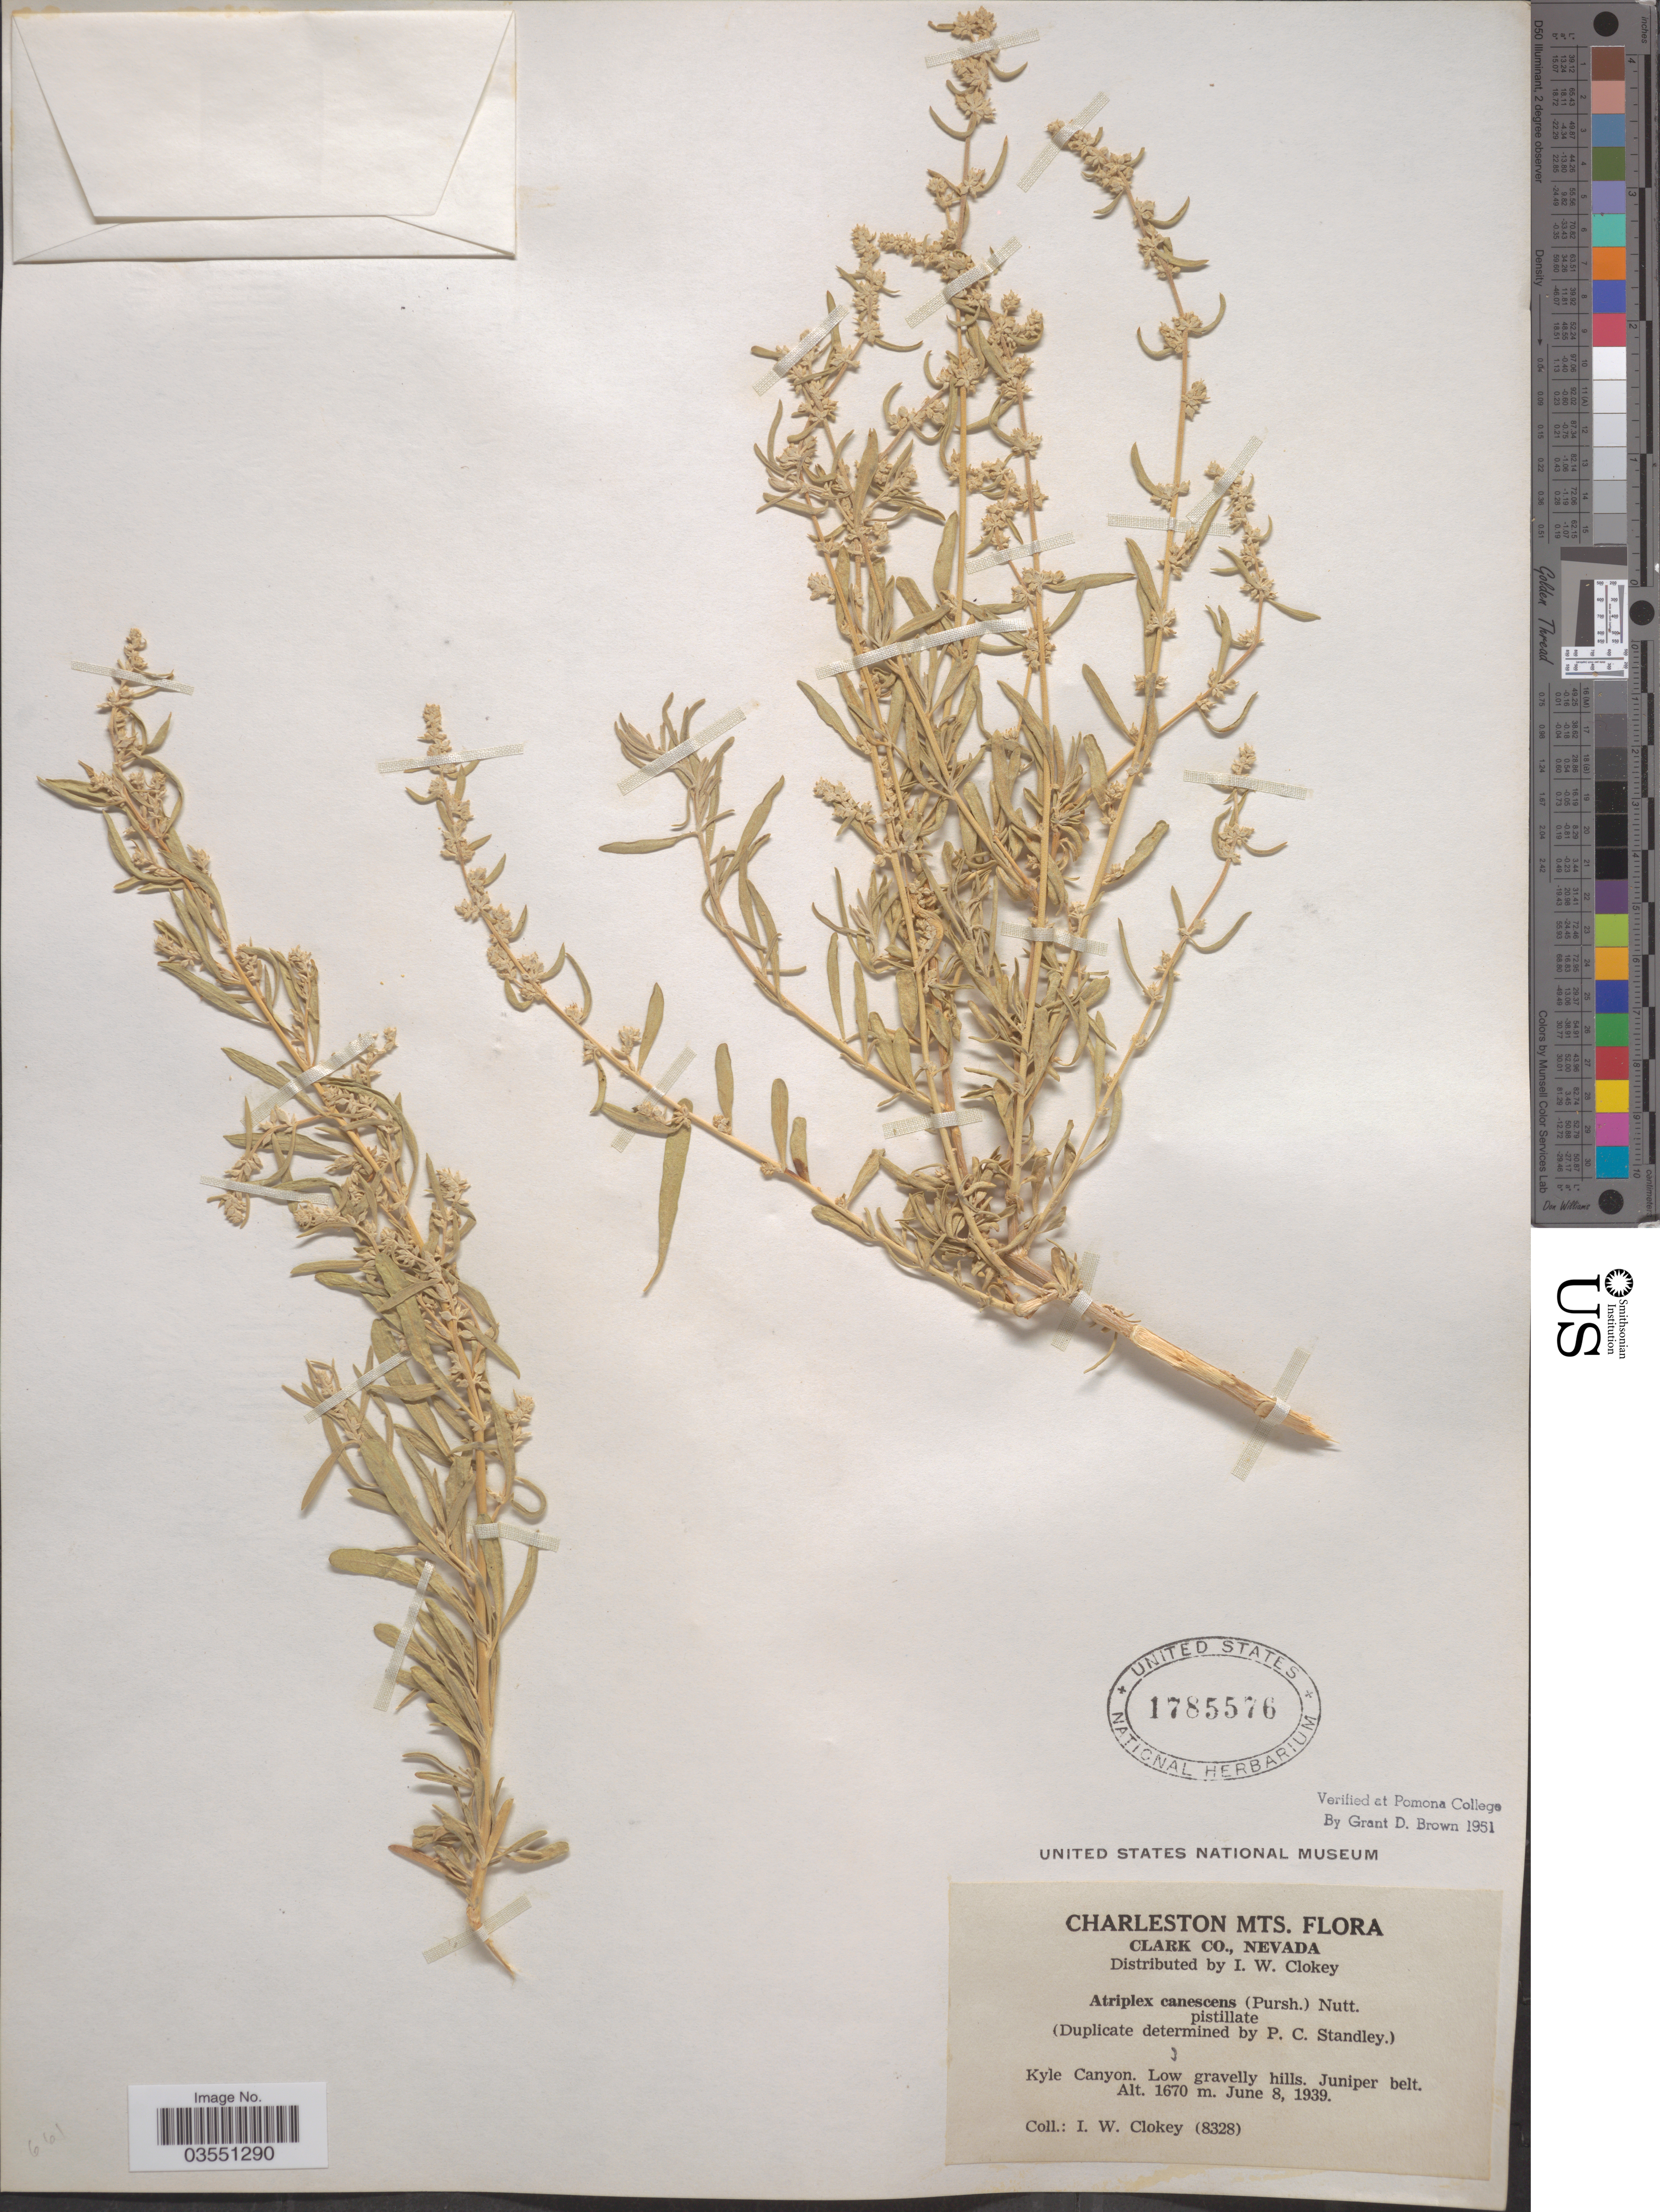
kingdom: Plantae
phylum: Tracheophyta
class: Magnoliopsida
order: Caryophyllales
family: Amaranthaceae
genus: Atriplex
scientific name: Atriplex canescens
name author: (Pursh) Nutt.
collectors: I. W. Clokey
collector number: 8328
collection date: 1939-06-08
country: United States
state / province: Nevada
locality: Charleston Mts. Clark Co. Kyle Canyon. Low gravelly hills. Juniper belt.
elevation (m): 1670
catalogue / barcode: US 1785576